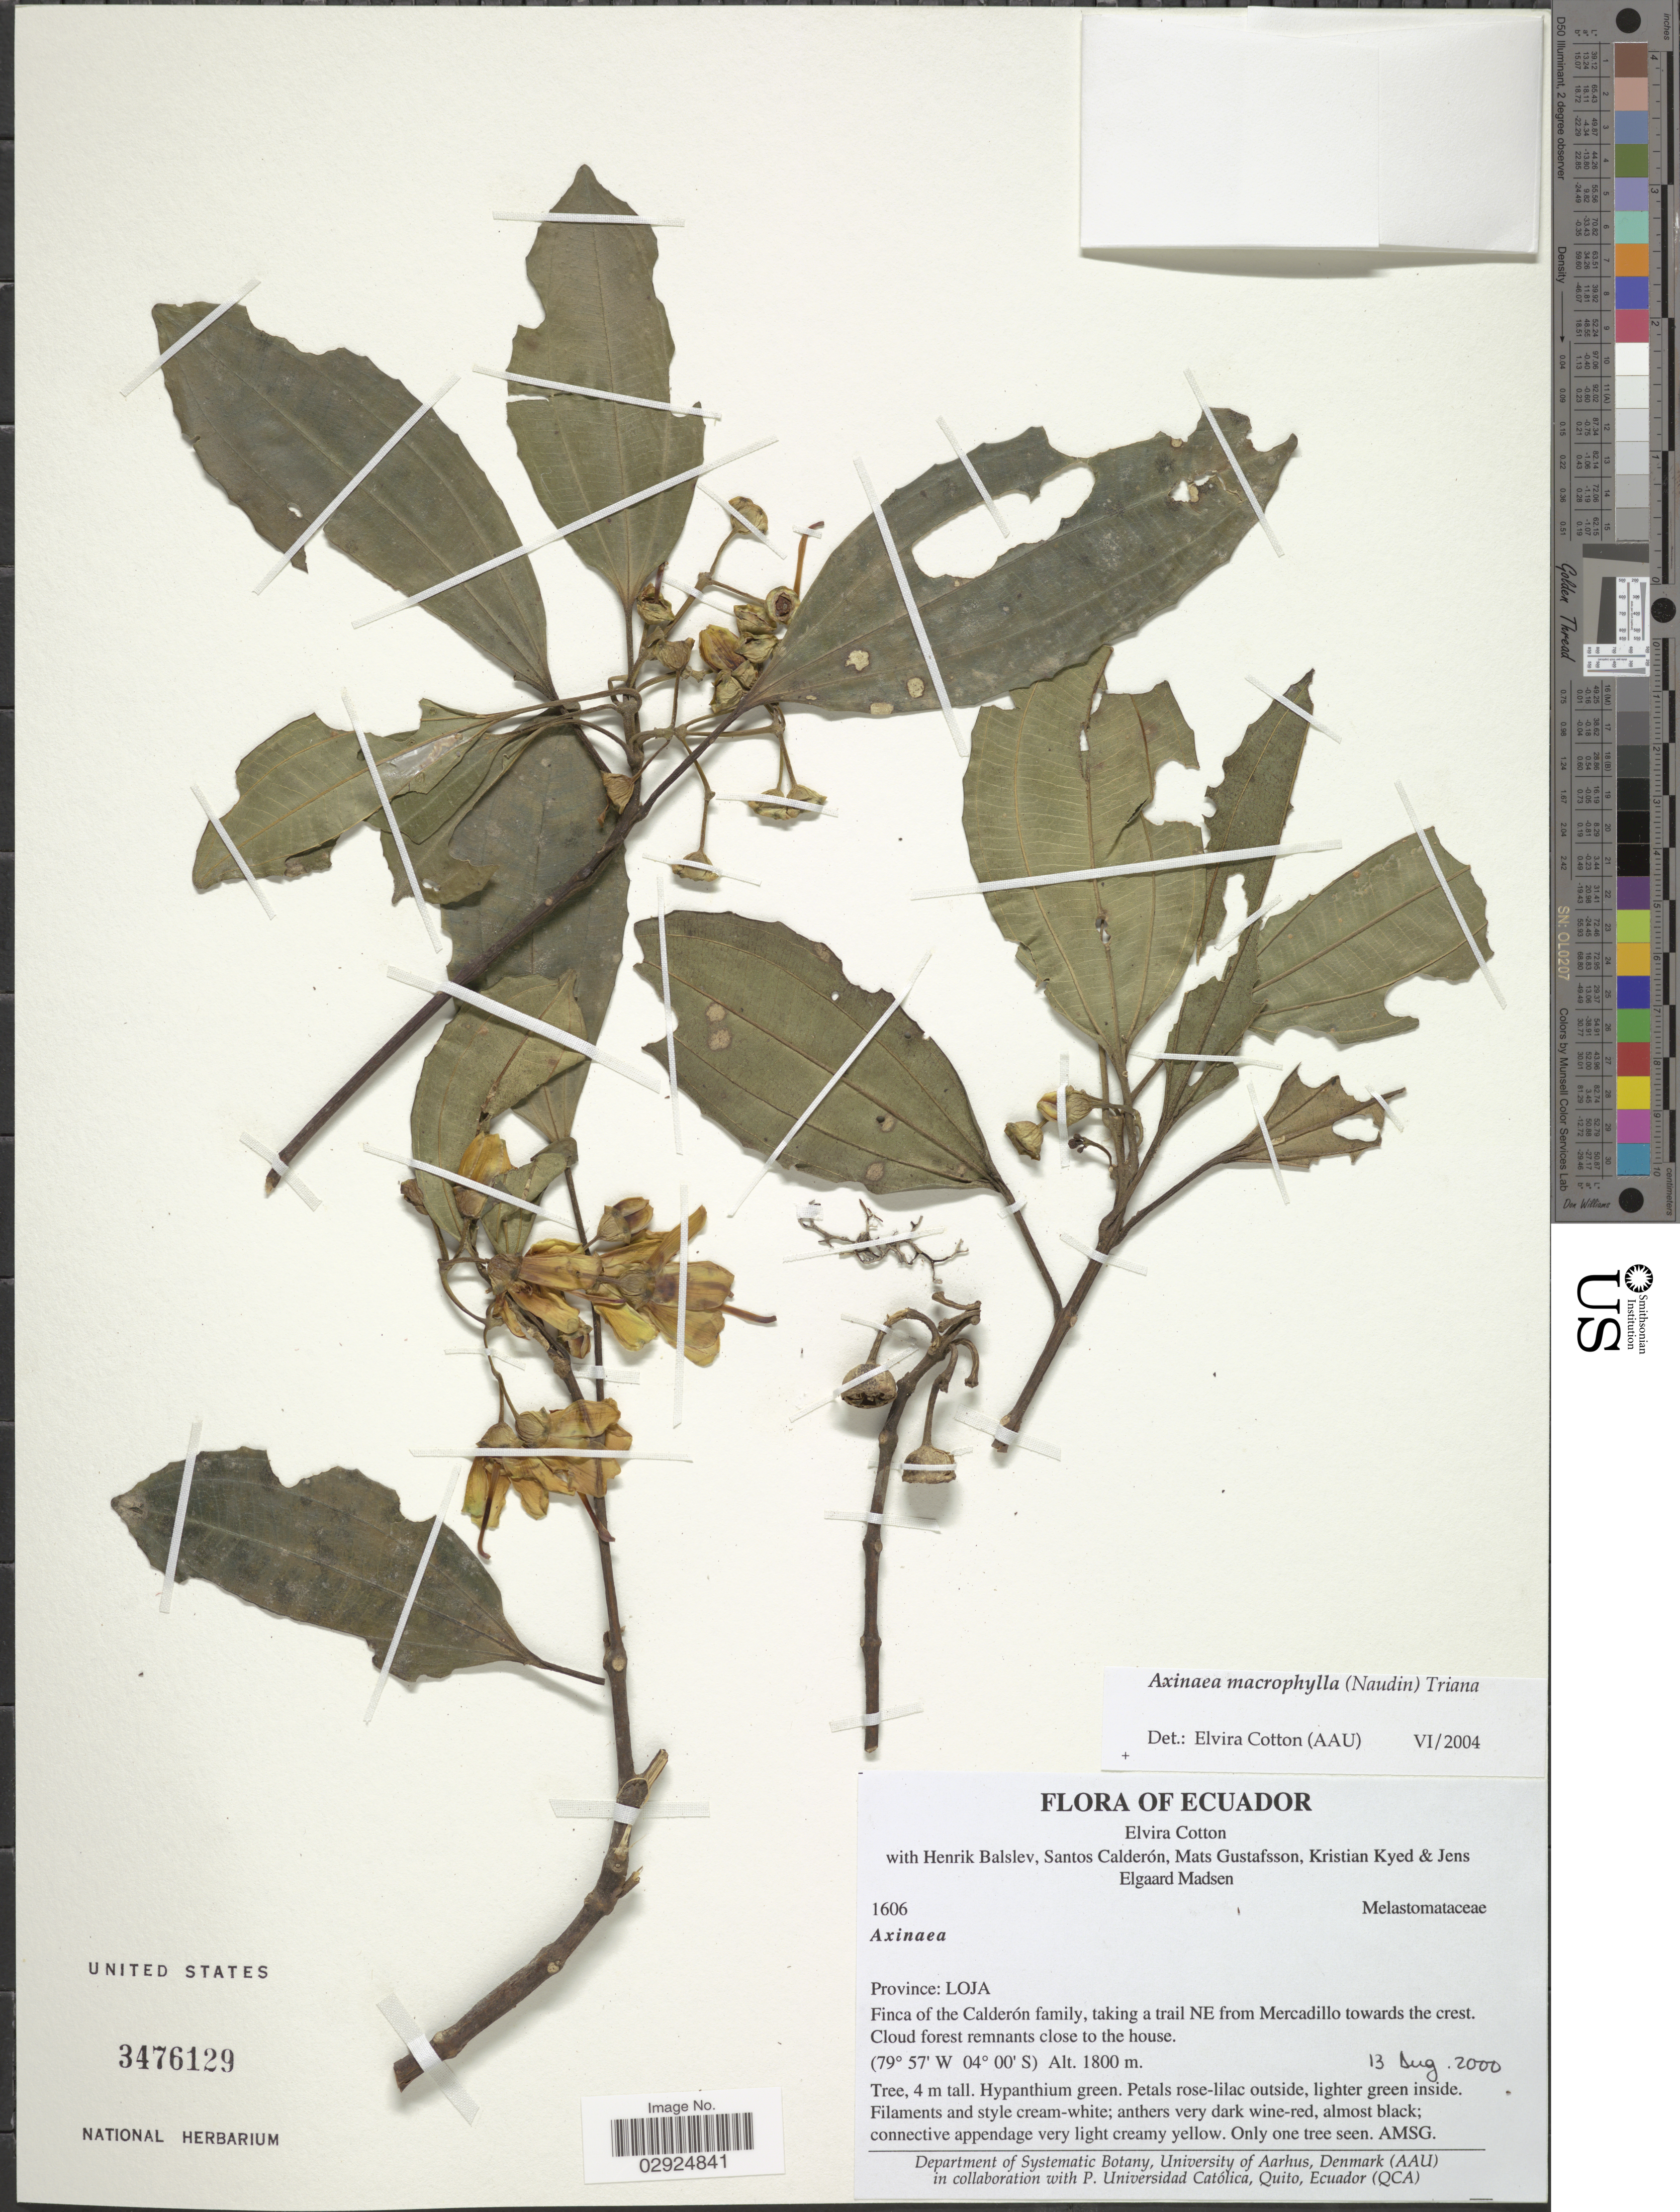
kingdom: Plantae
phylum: Tracheophyta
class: Magnoliopsida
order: Myrtales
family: Melastomataceae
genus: Axinaea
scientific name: Axinaea macrophylla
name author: (Naudin) Triana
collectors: E. Cotton, H. Balslev, S. Calderón, M. H. Gustafsson & et al.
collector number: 1606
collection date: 2000-08-13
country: Ecuador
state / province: Loja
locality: Province: Loja. Finca of the Calderón family, taking a trail NE from Mercadillo towards the crest.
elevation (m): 1800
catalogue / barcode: US 3476129